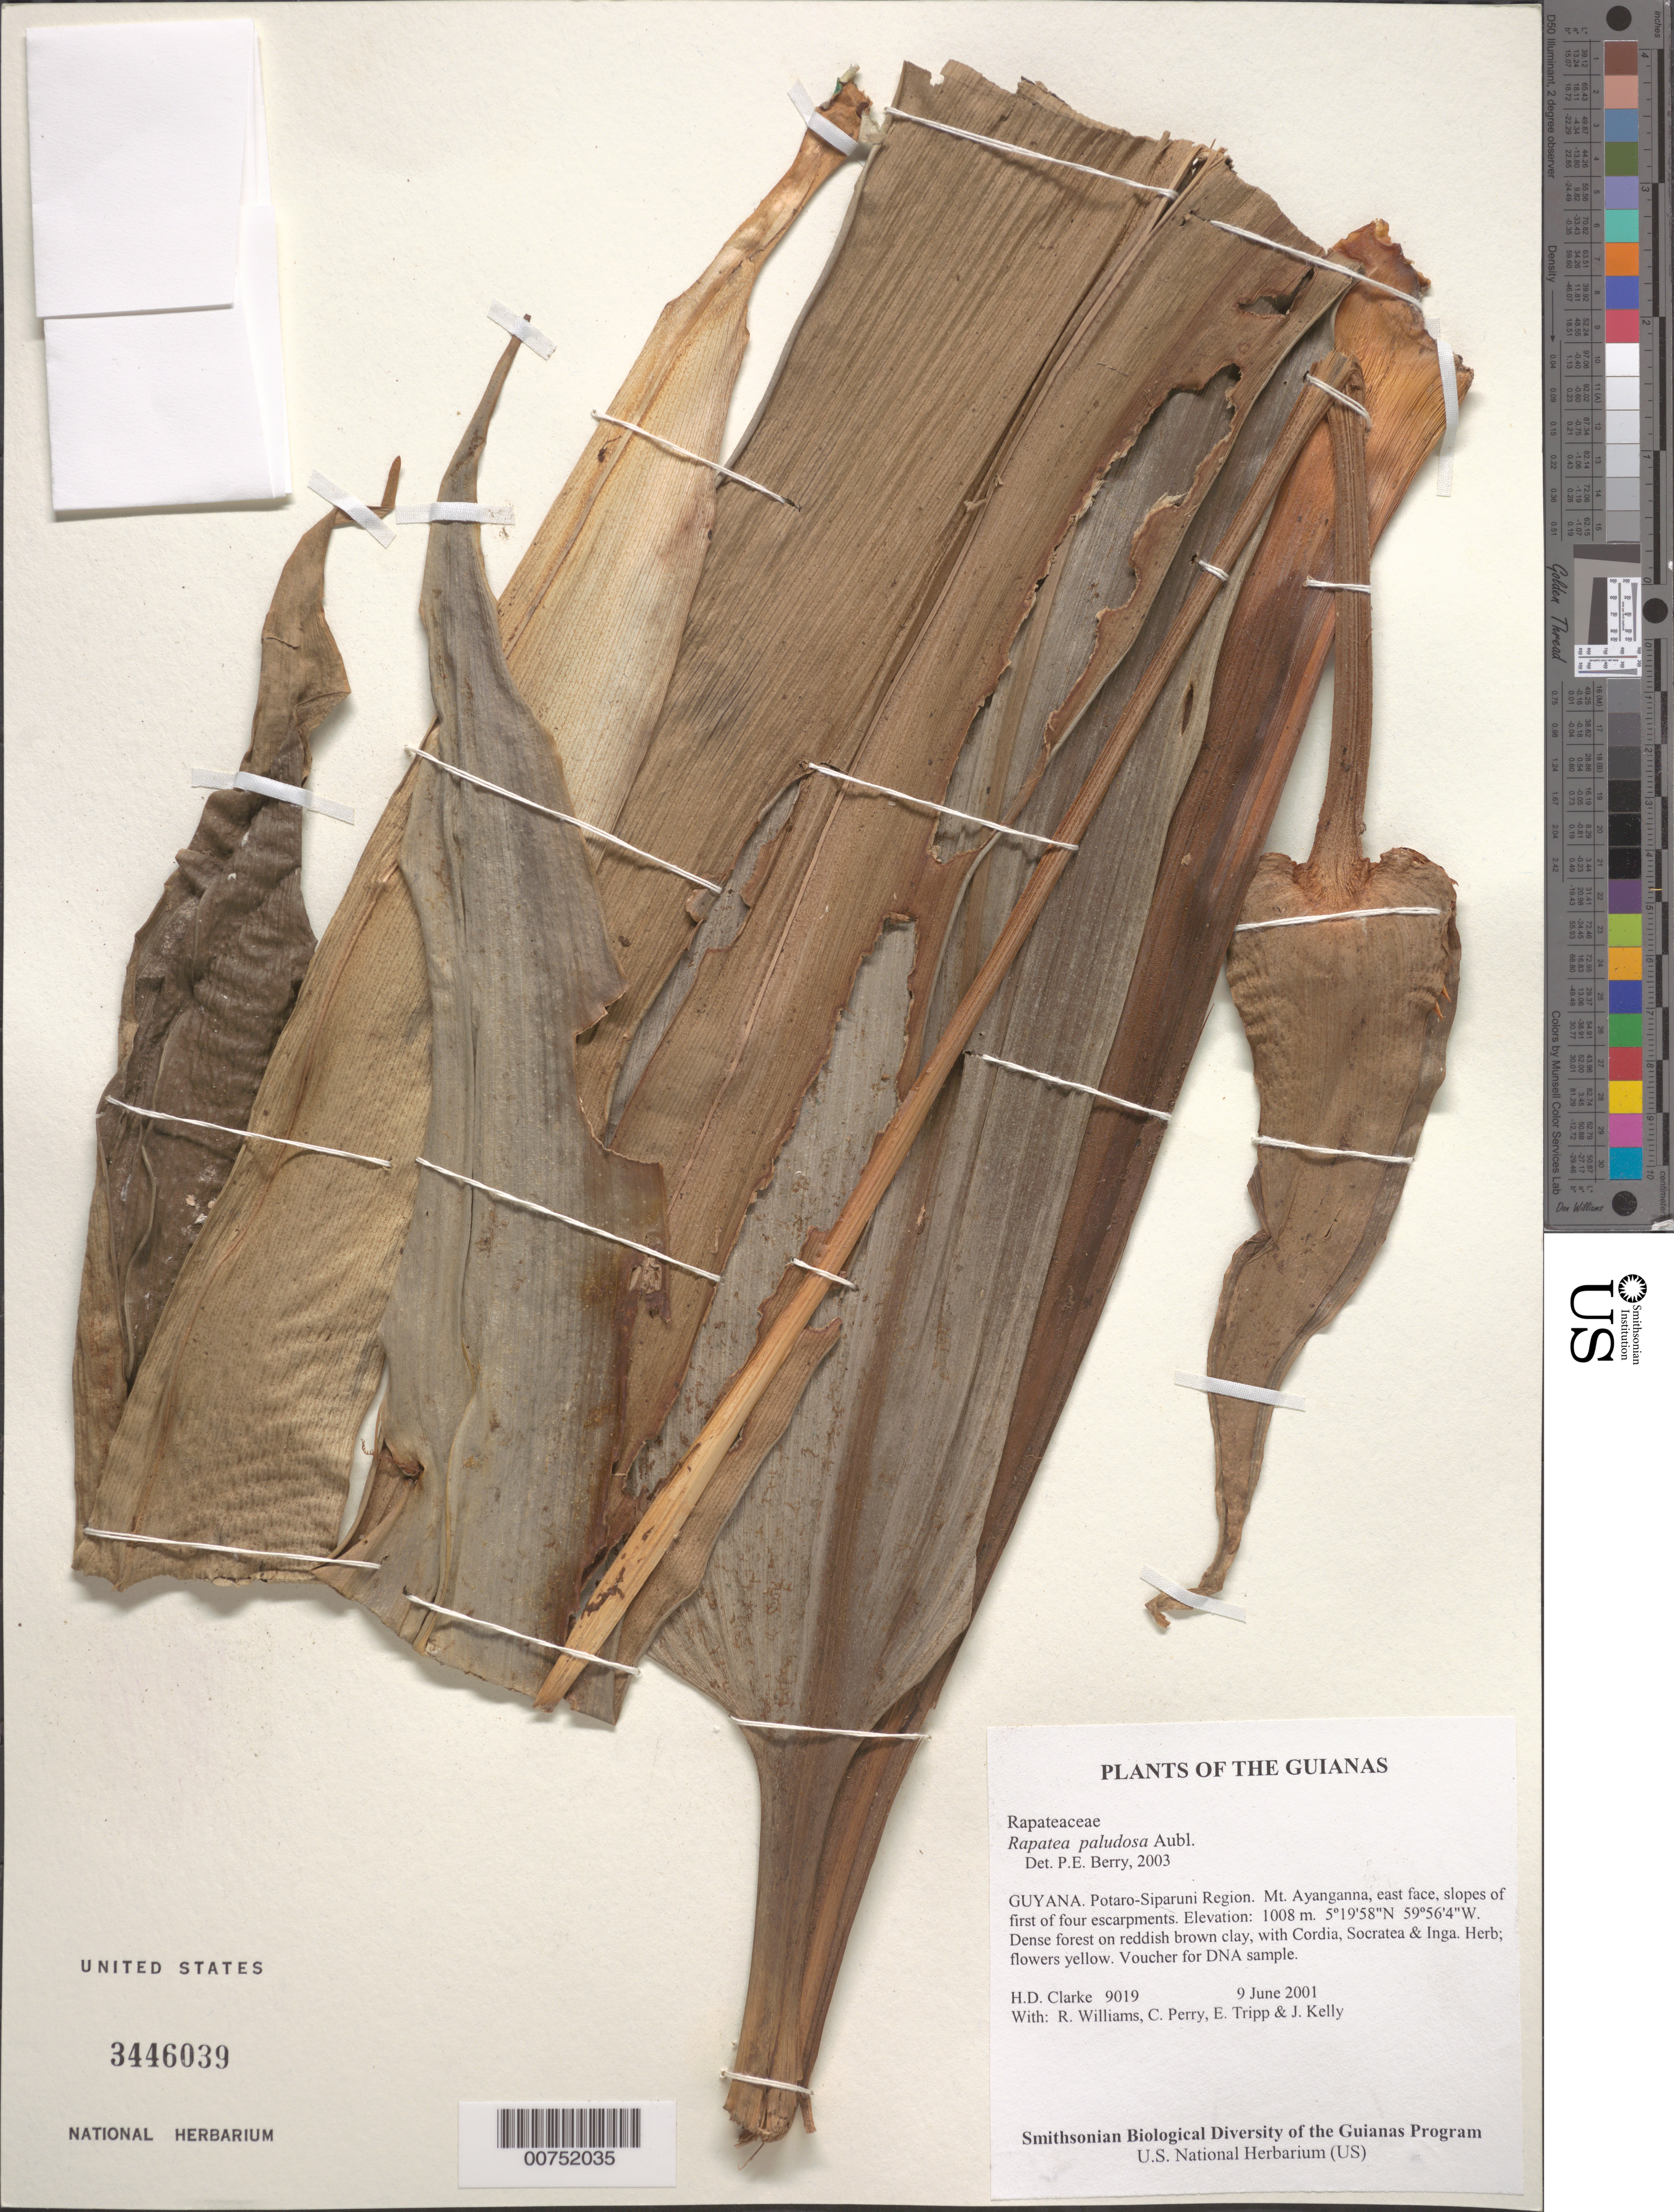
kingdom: Plantae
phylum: Tracheophyta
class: Liliopsida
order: Poales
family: Rapateaceae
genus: Rapatea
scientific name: Rapatea paludosa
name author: Aubl.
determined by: Berry, P. E., (WIS), University of Wisconsin - Madison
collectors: H. D. Clarke, R. Williams, C. Perry, E. Tripp & J. Kelly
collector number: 9019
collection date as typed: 9 June 2001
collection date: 2001-06-09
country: Guyana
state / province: Potaro-Siparuni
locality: Mt. Ayanganna, east face, slopes of first of four escarpments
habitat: Dense forest on reddish brown clay, with Cordia, Socratea & Inga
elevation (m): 1008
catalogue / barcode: US 3446039